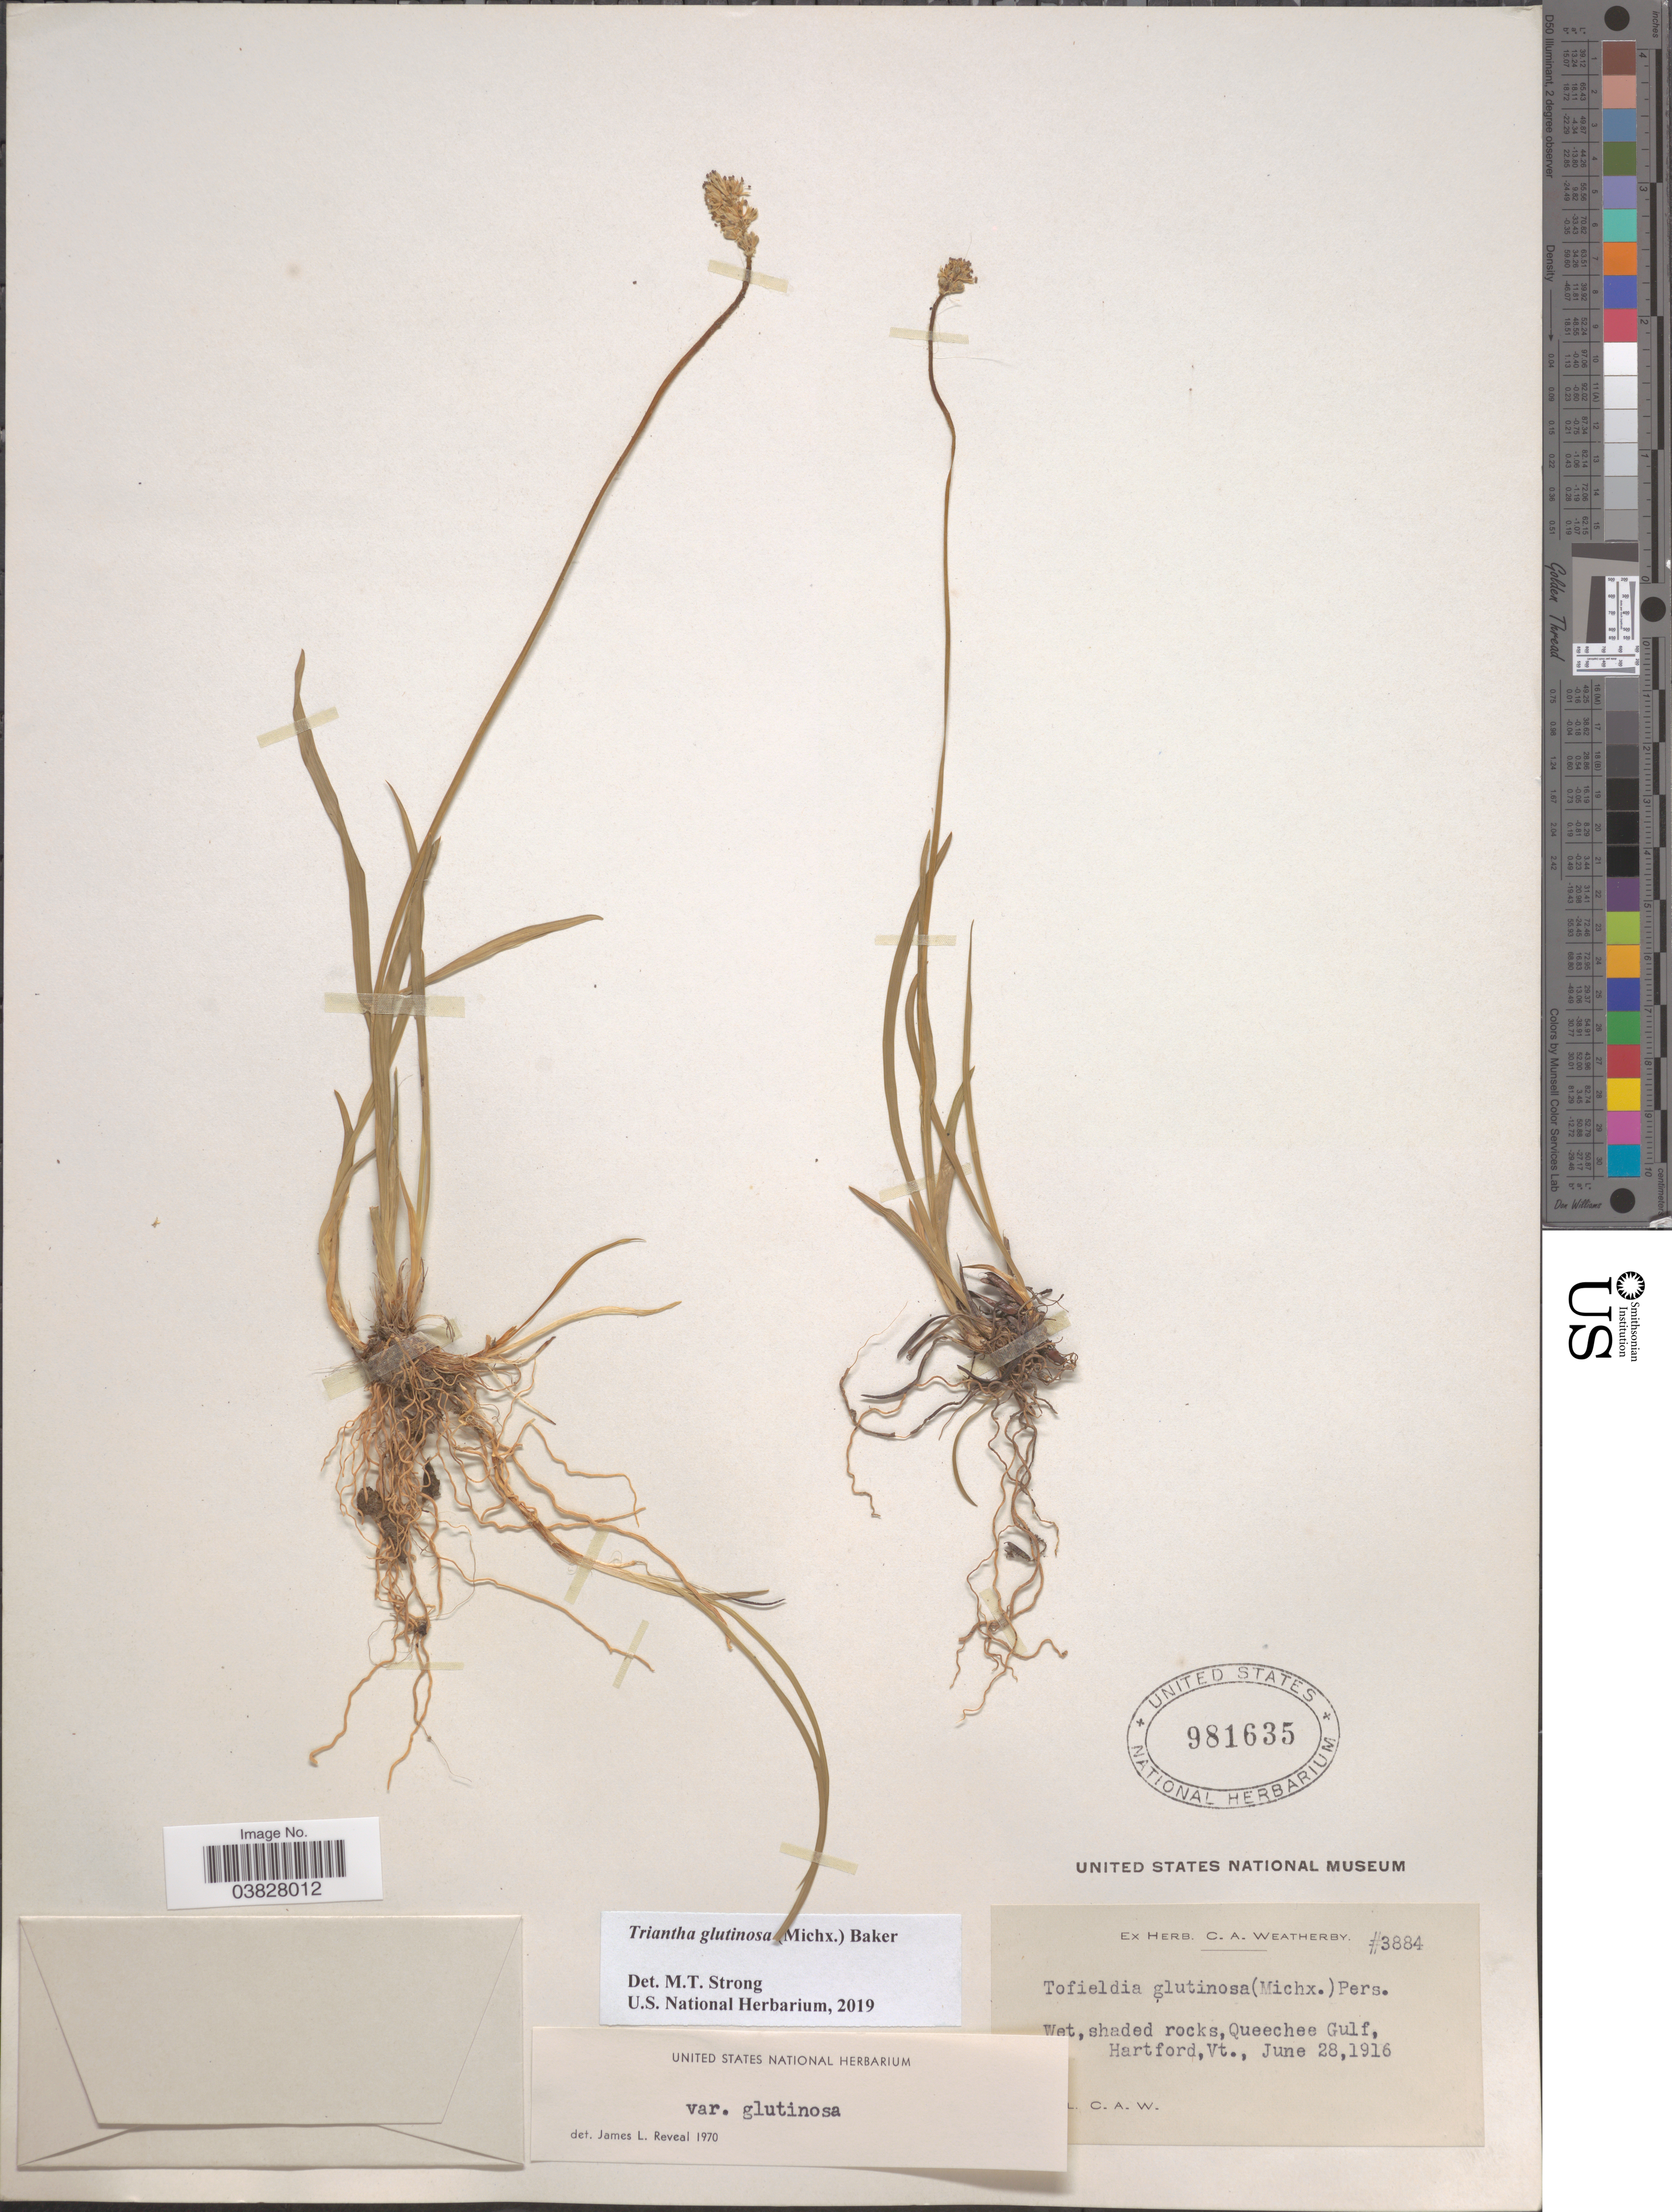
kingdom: Plantae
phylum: Tracheophyta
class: Liliopsida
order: Alismatales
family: Tofieldiaceae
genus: Triantha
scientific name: Triantha glutinosa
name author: (Michx.) Baker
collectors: C. A. Weatherby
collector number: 3884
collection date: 1916-06-28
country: United States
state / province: Vermont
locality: Queechee Gulf, Hartford.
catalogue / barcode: US 981635